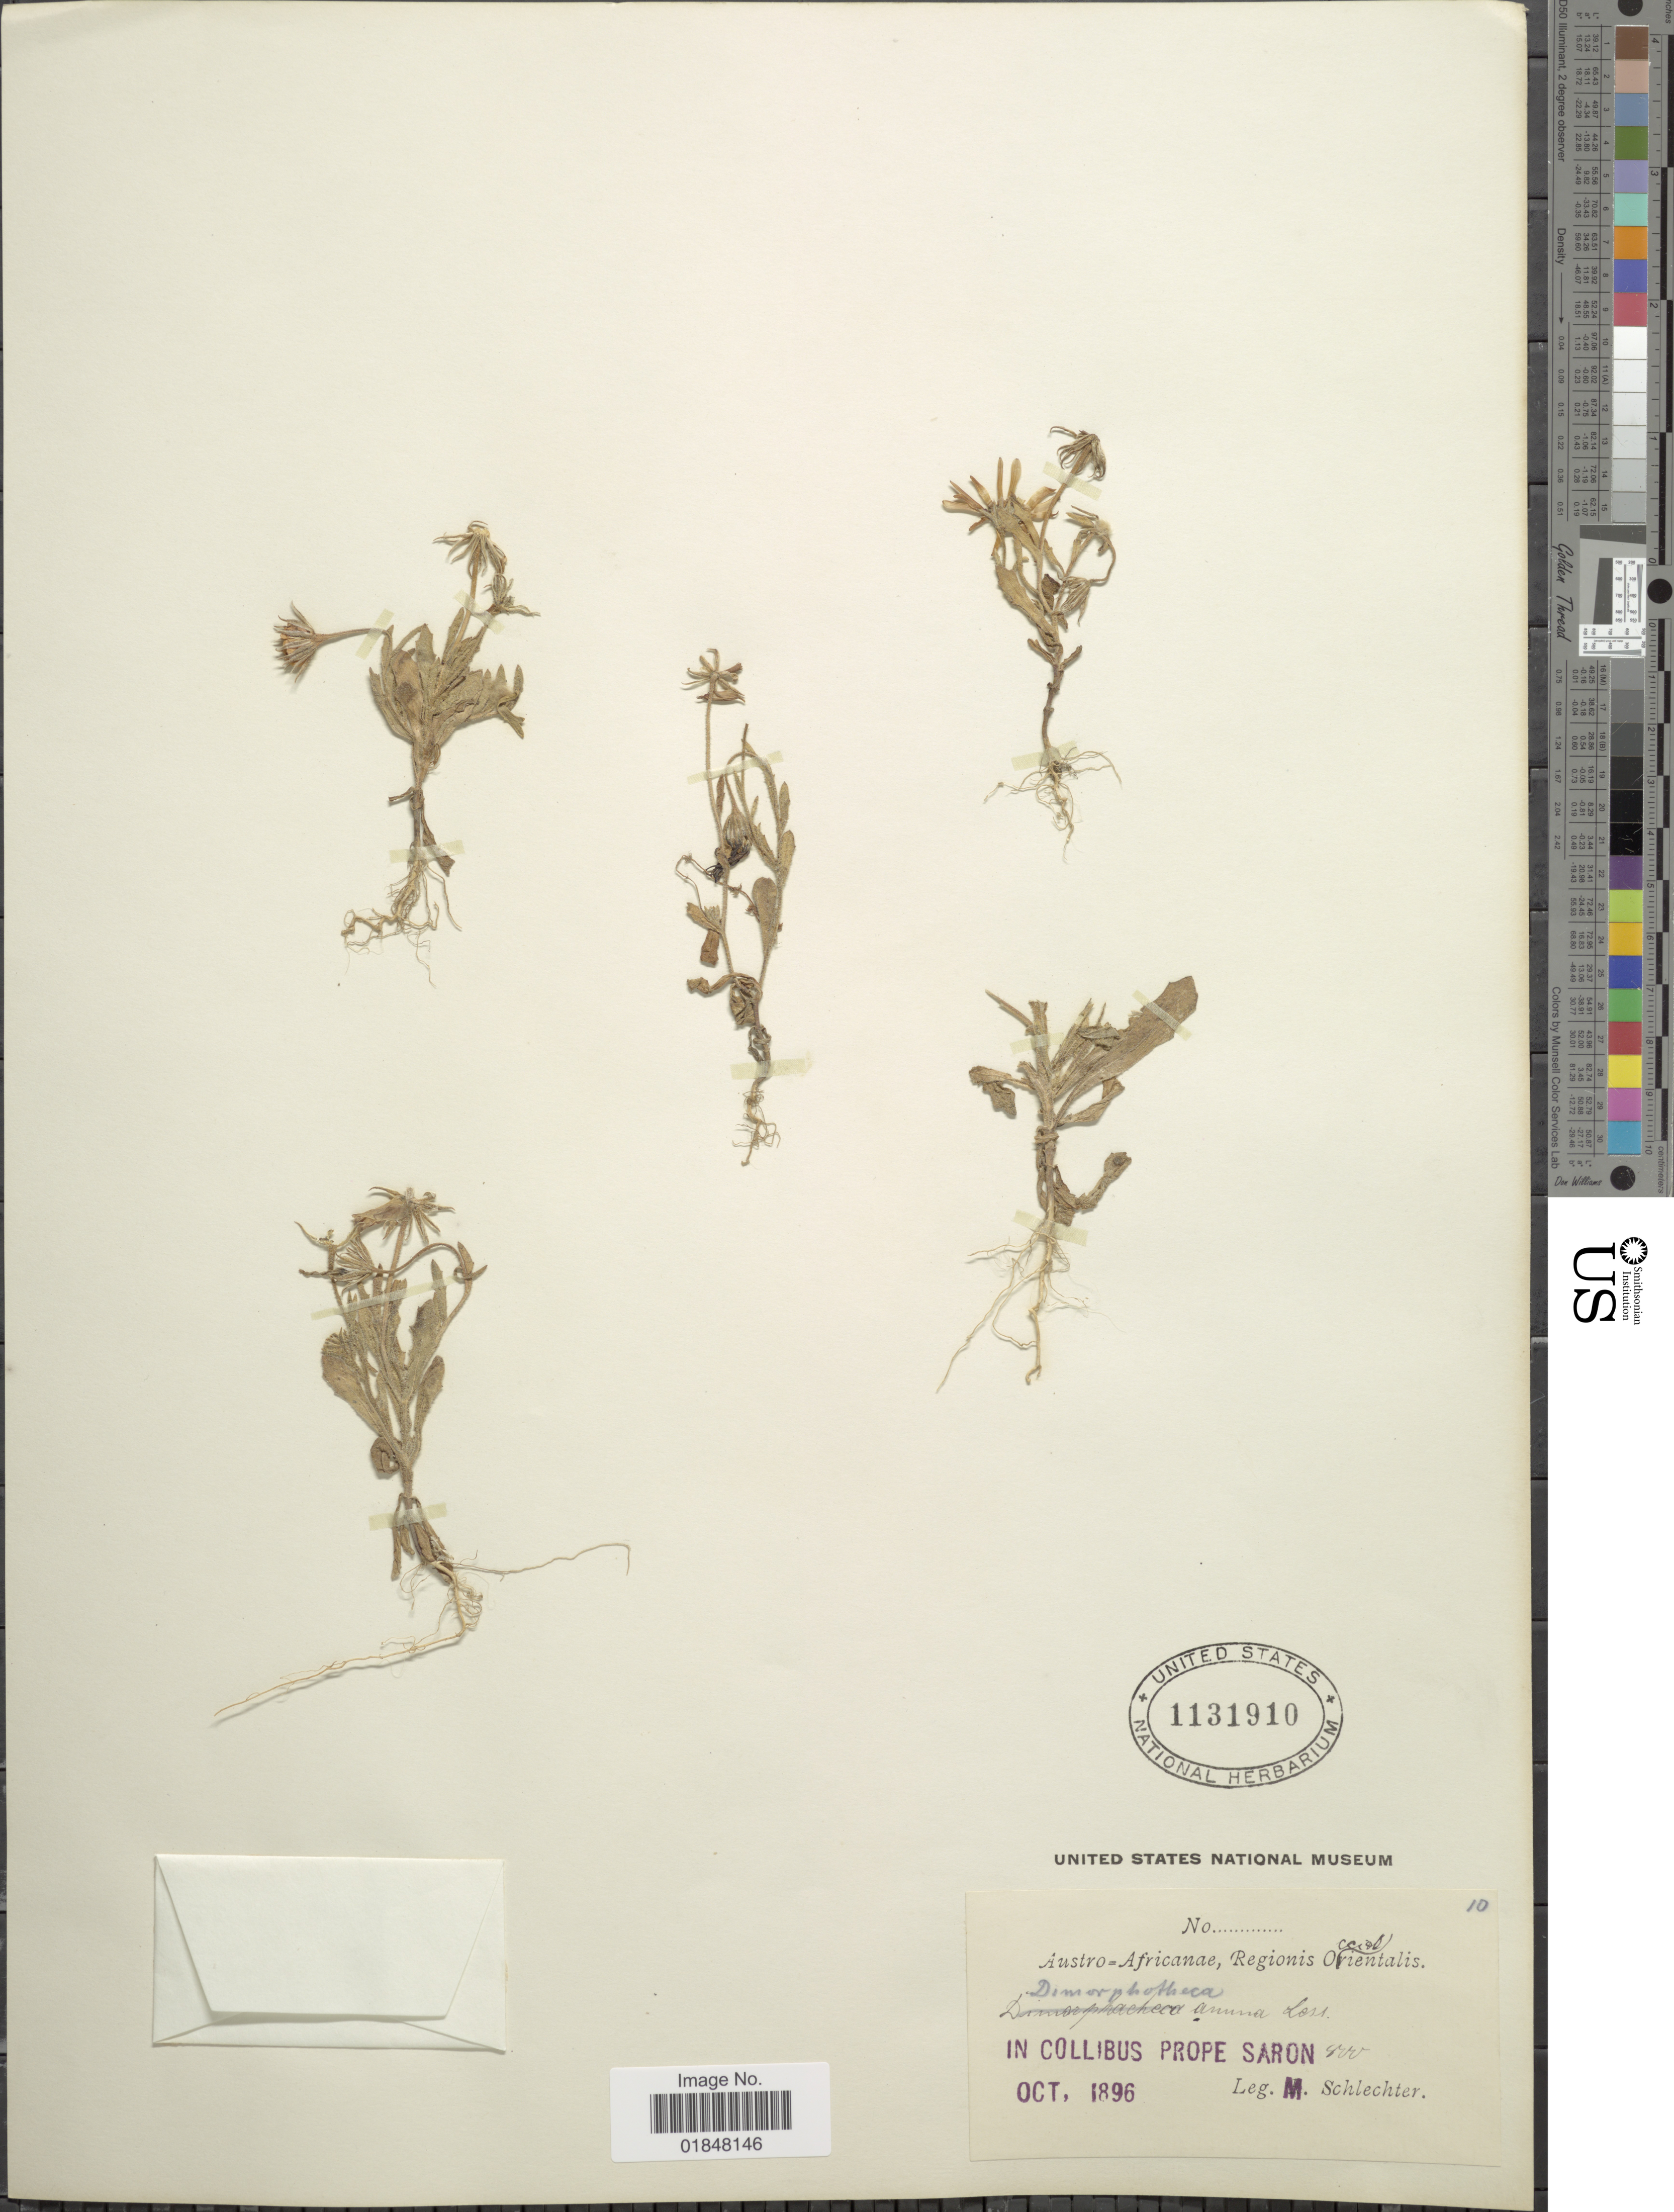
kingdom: Plantae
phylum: Tracheophyta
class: Magnoliopsida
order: Asterales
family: Asteraceae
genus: Dimorphotheca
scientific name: Dimorphotheca pluvialis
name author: (L.) Moench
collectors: M. Schlechter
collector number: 10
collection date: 1896-10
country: South Africa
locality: Austro - Africanae, Regionis Occidentalis, In collibus prope Saron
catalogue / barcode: US 1131910